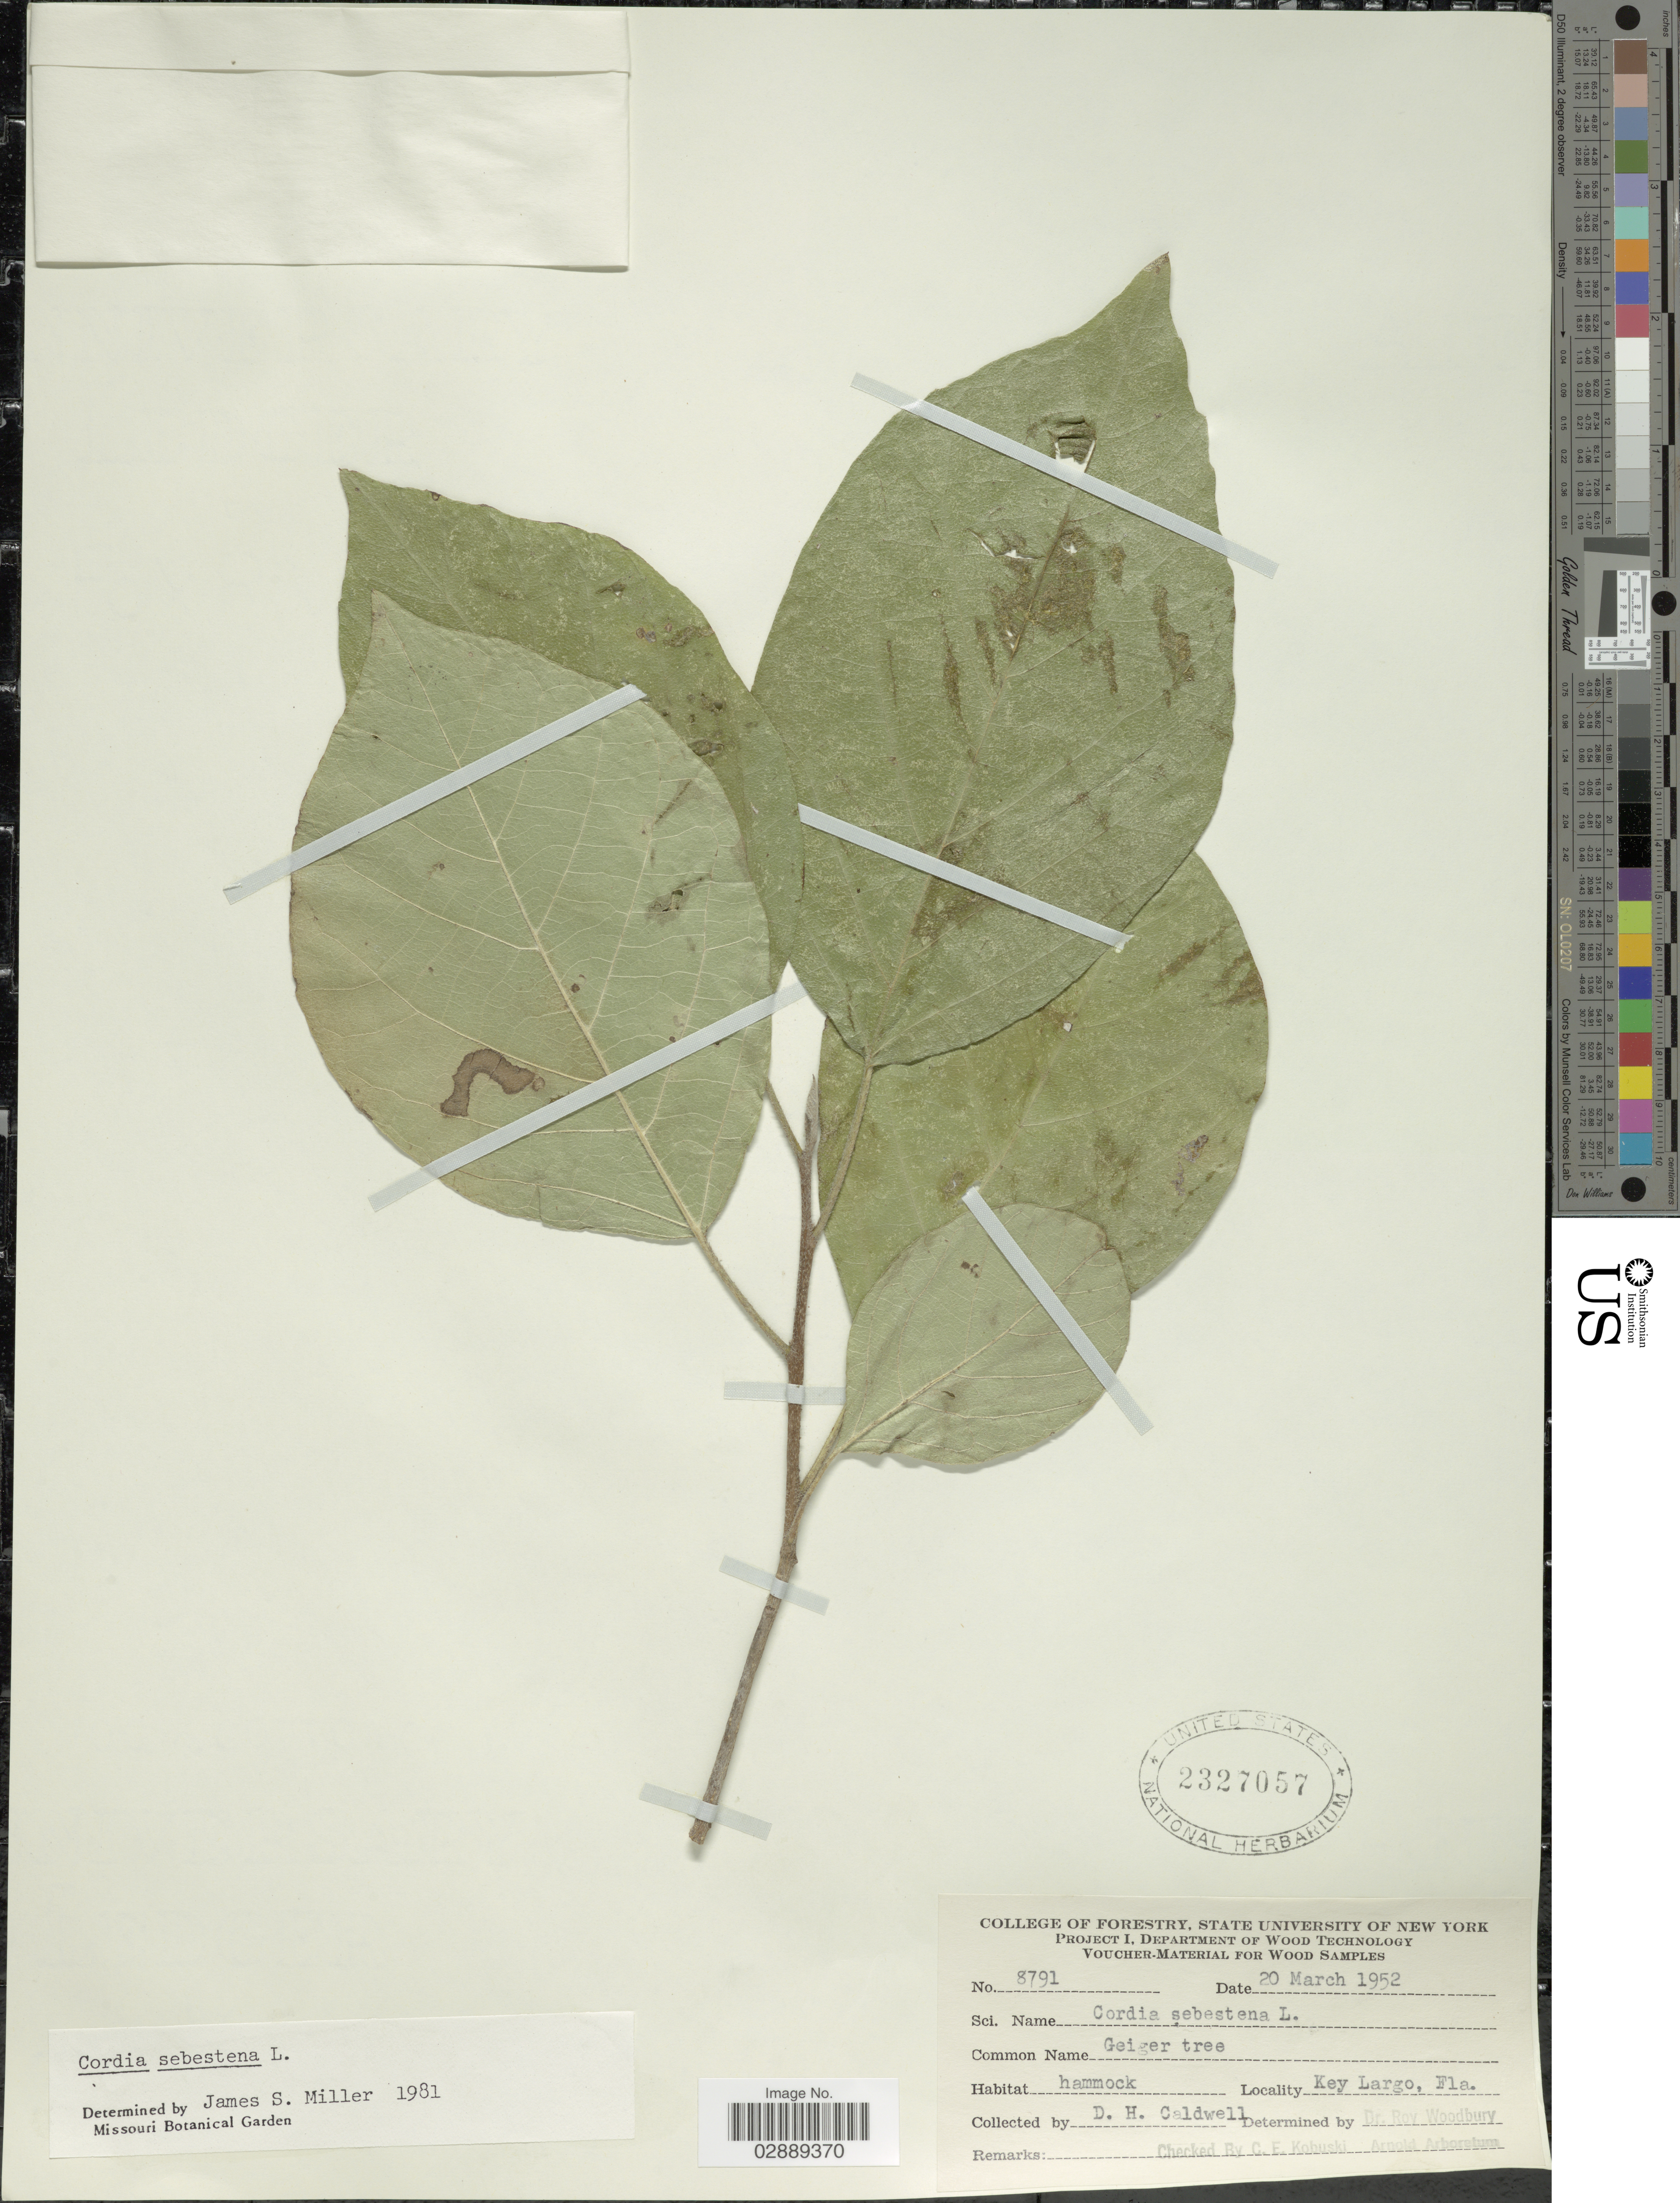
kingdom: Plantae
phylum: Tracheophyta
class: Magnoliopsida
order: Boraginales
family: Cordiaceae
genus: Cordia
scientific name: Cordia sebestena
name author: L.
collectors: D. H. Caldwell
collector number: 8791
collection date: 1952-03-20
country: United States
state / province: Florida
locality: Key Largo.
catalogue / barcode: US 2327057